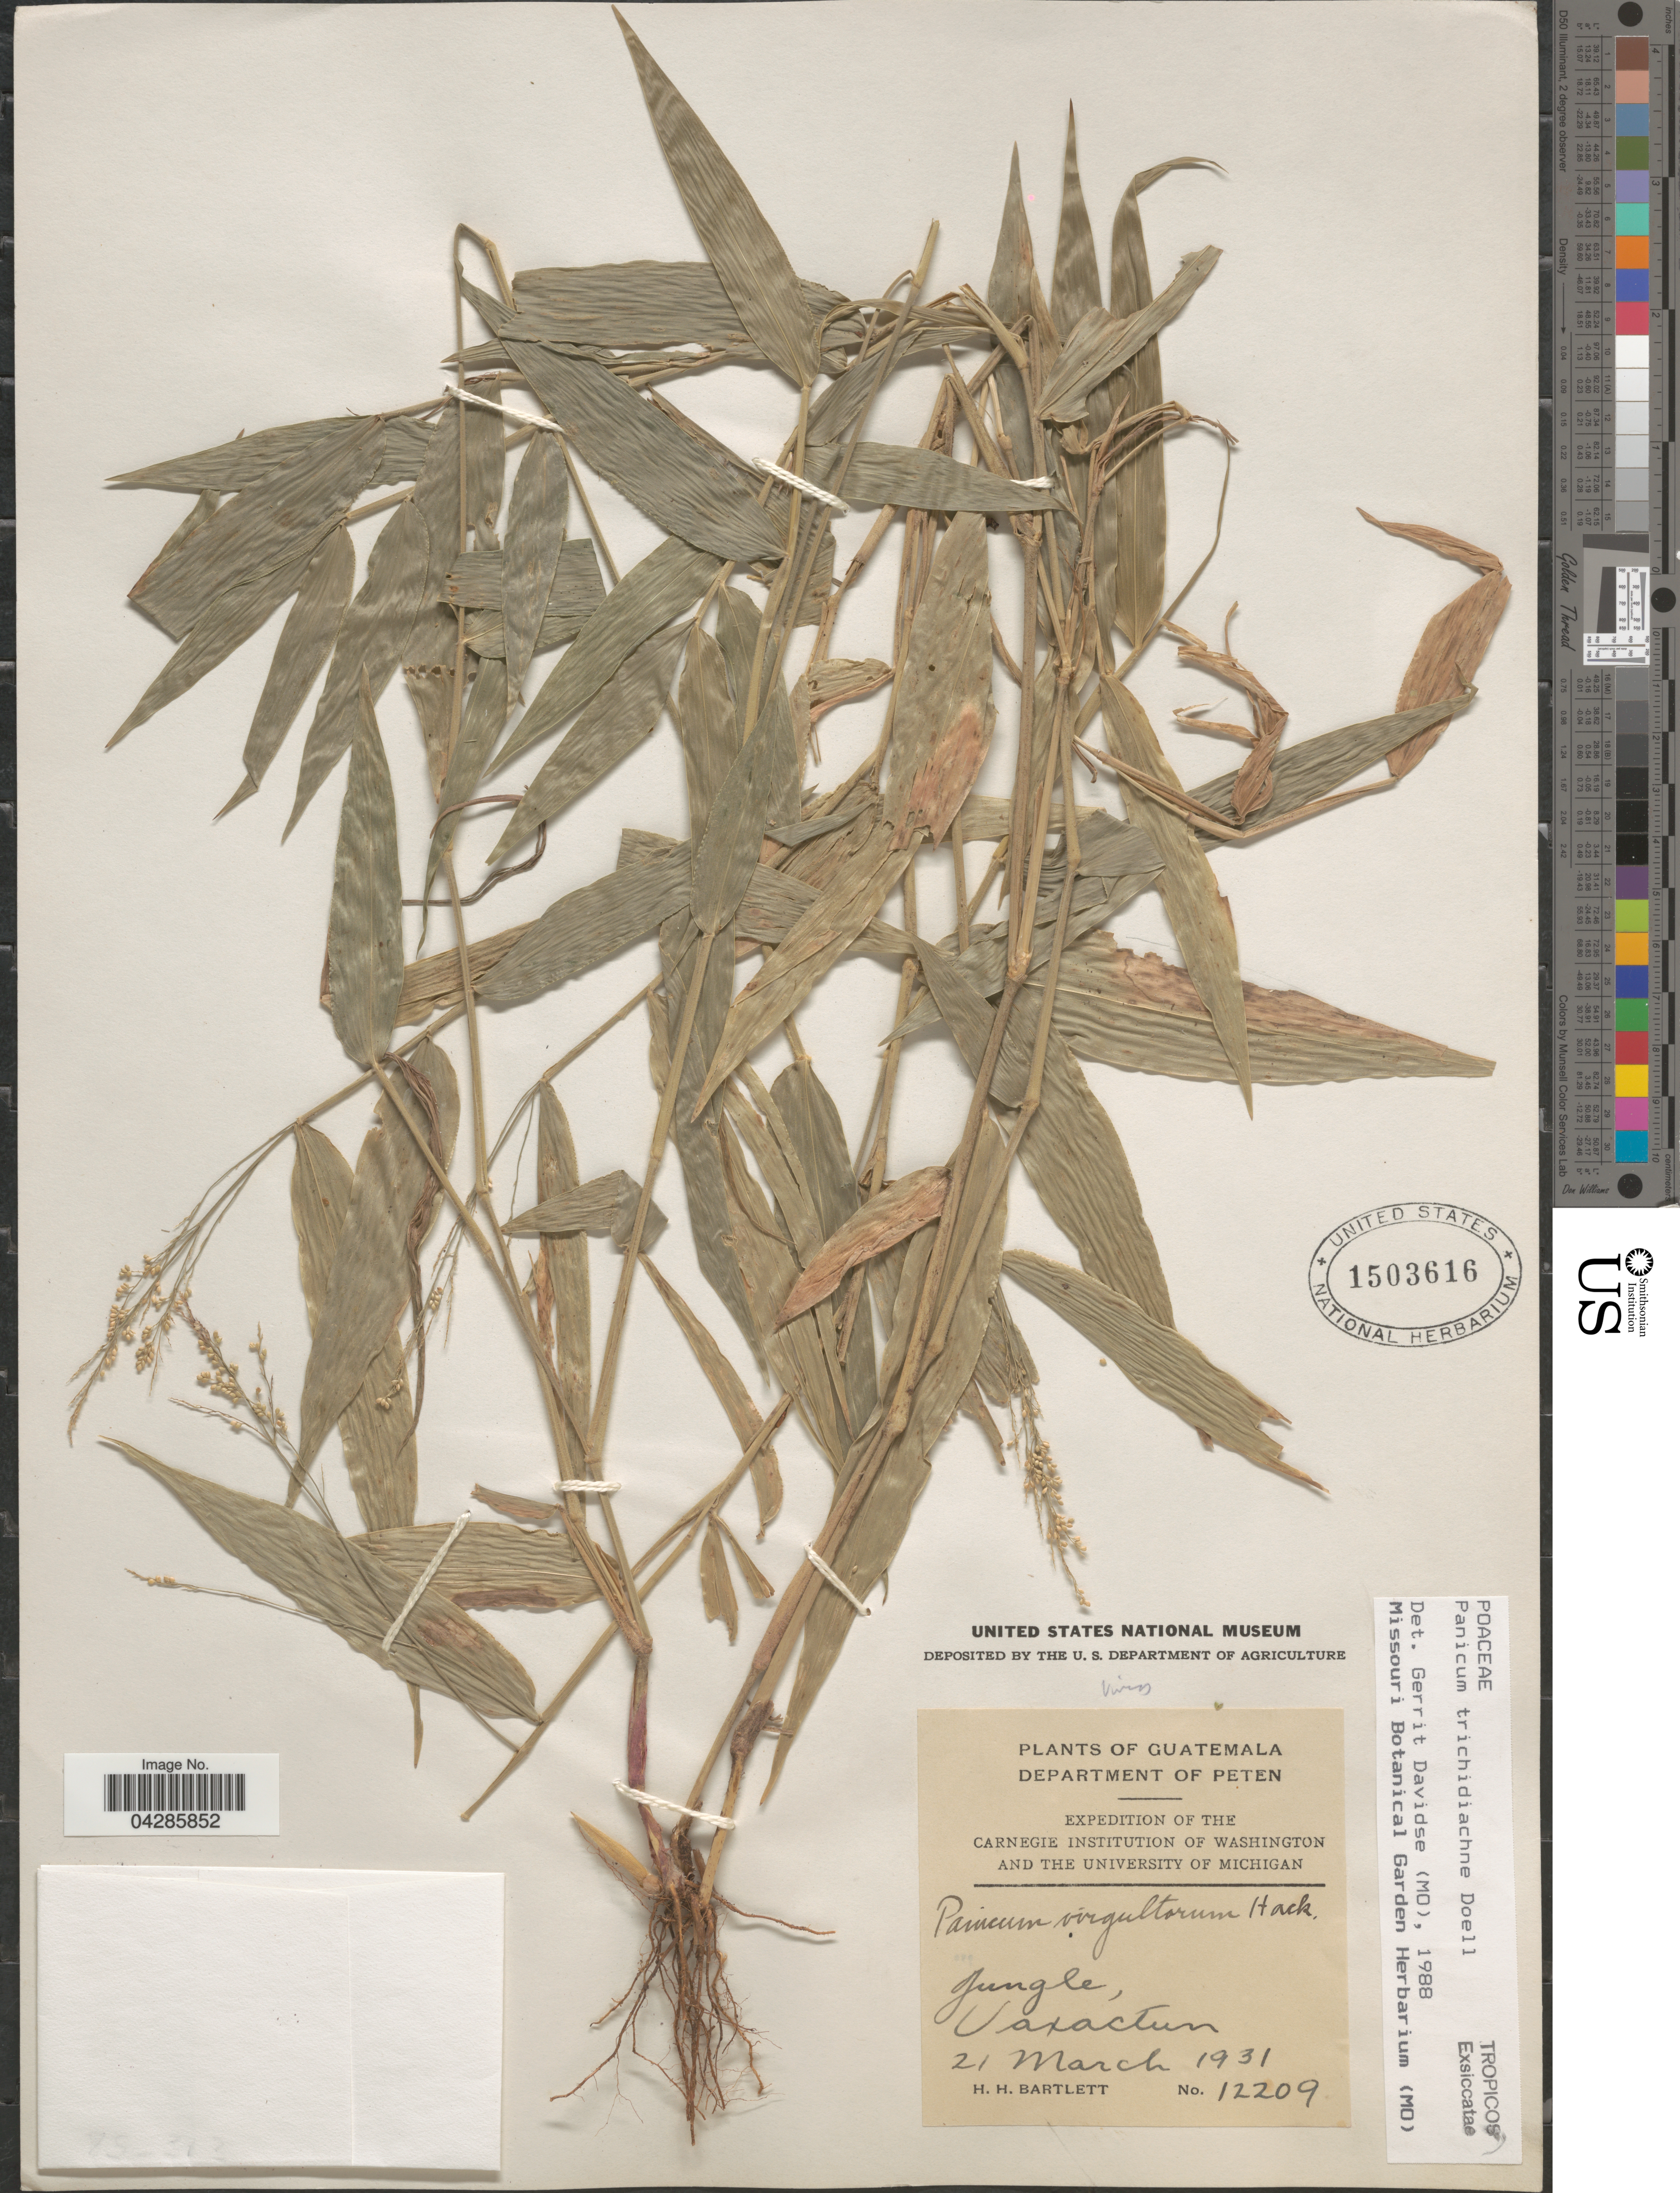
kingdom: Plantae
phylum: Tracheophyta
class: Liliopsida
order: Poales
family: Poaceae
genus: Morronea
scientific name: Morronea trichidiachnis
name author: (Döll) Zuloaga & Scataglini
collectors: H. H. Bartlett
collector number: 12209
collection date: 1931-03-21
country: Guatemala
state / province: El Peten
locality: Department of Peten. Expedition of the Carnegie Institution of Washington and the University of Michigan. Jungle, Uaxactun.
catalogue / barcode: US 1503616